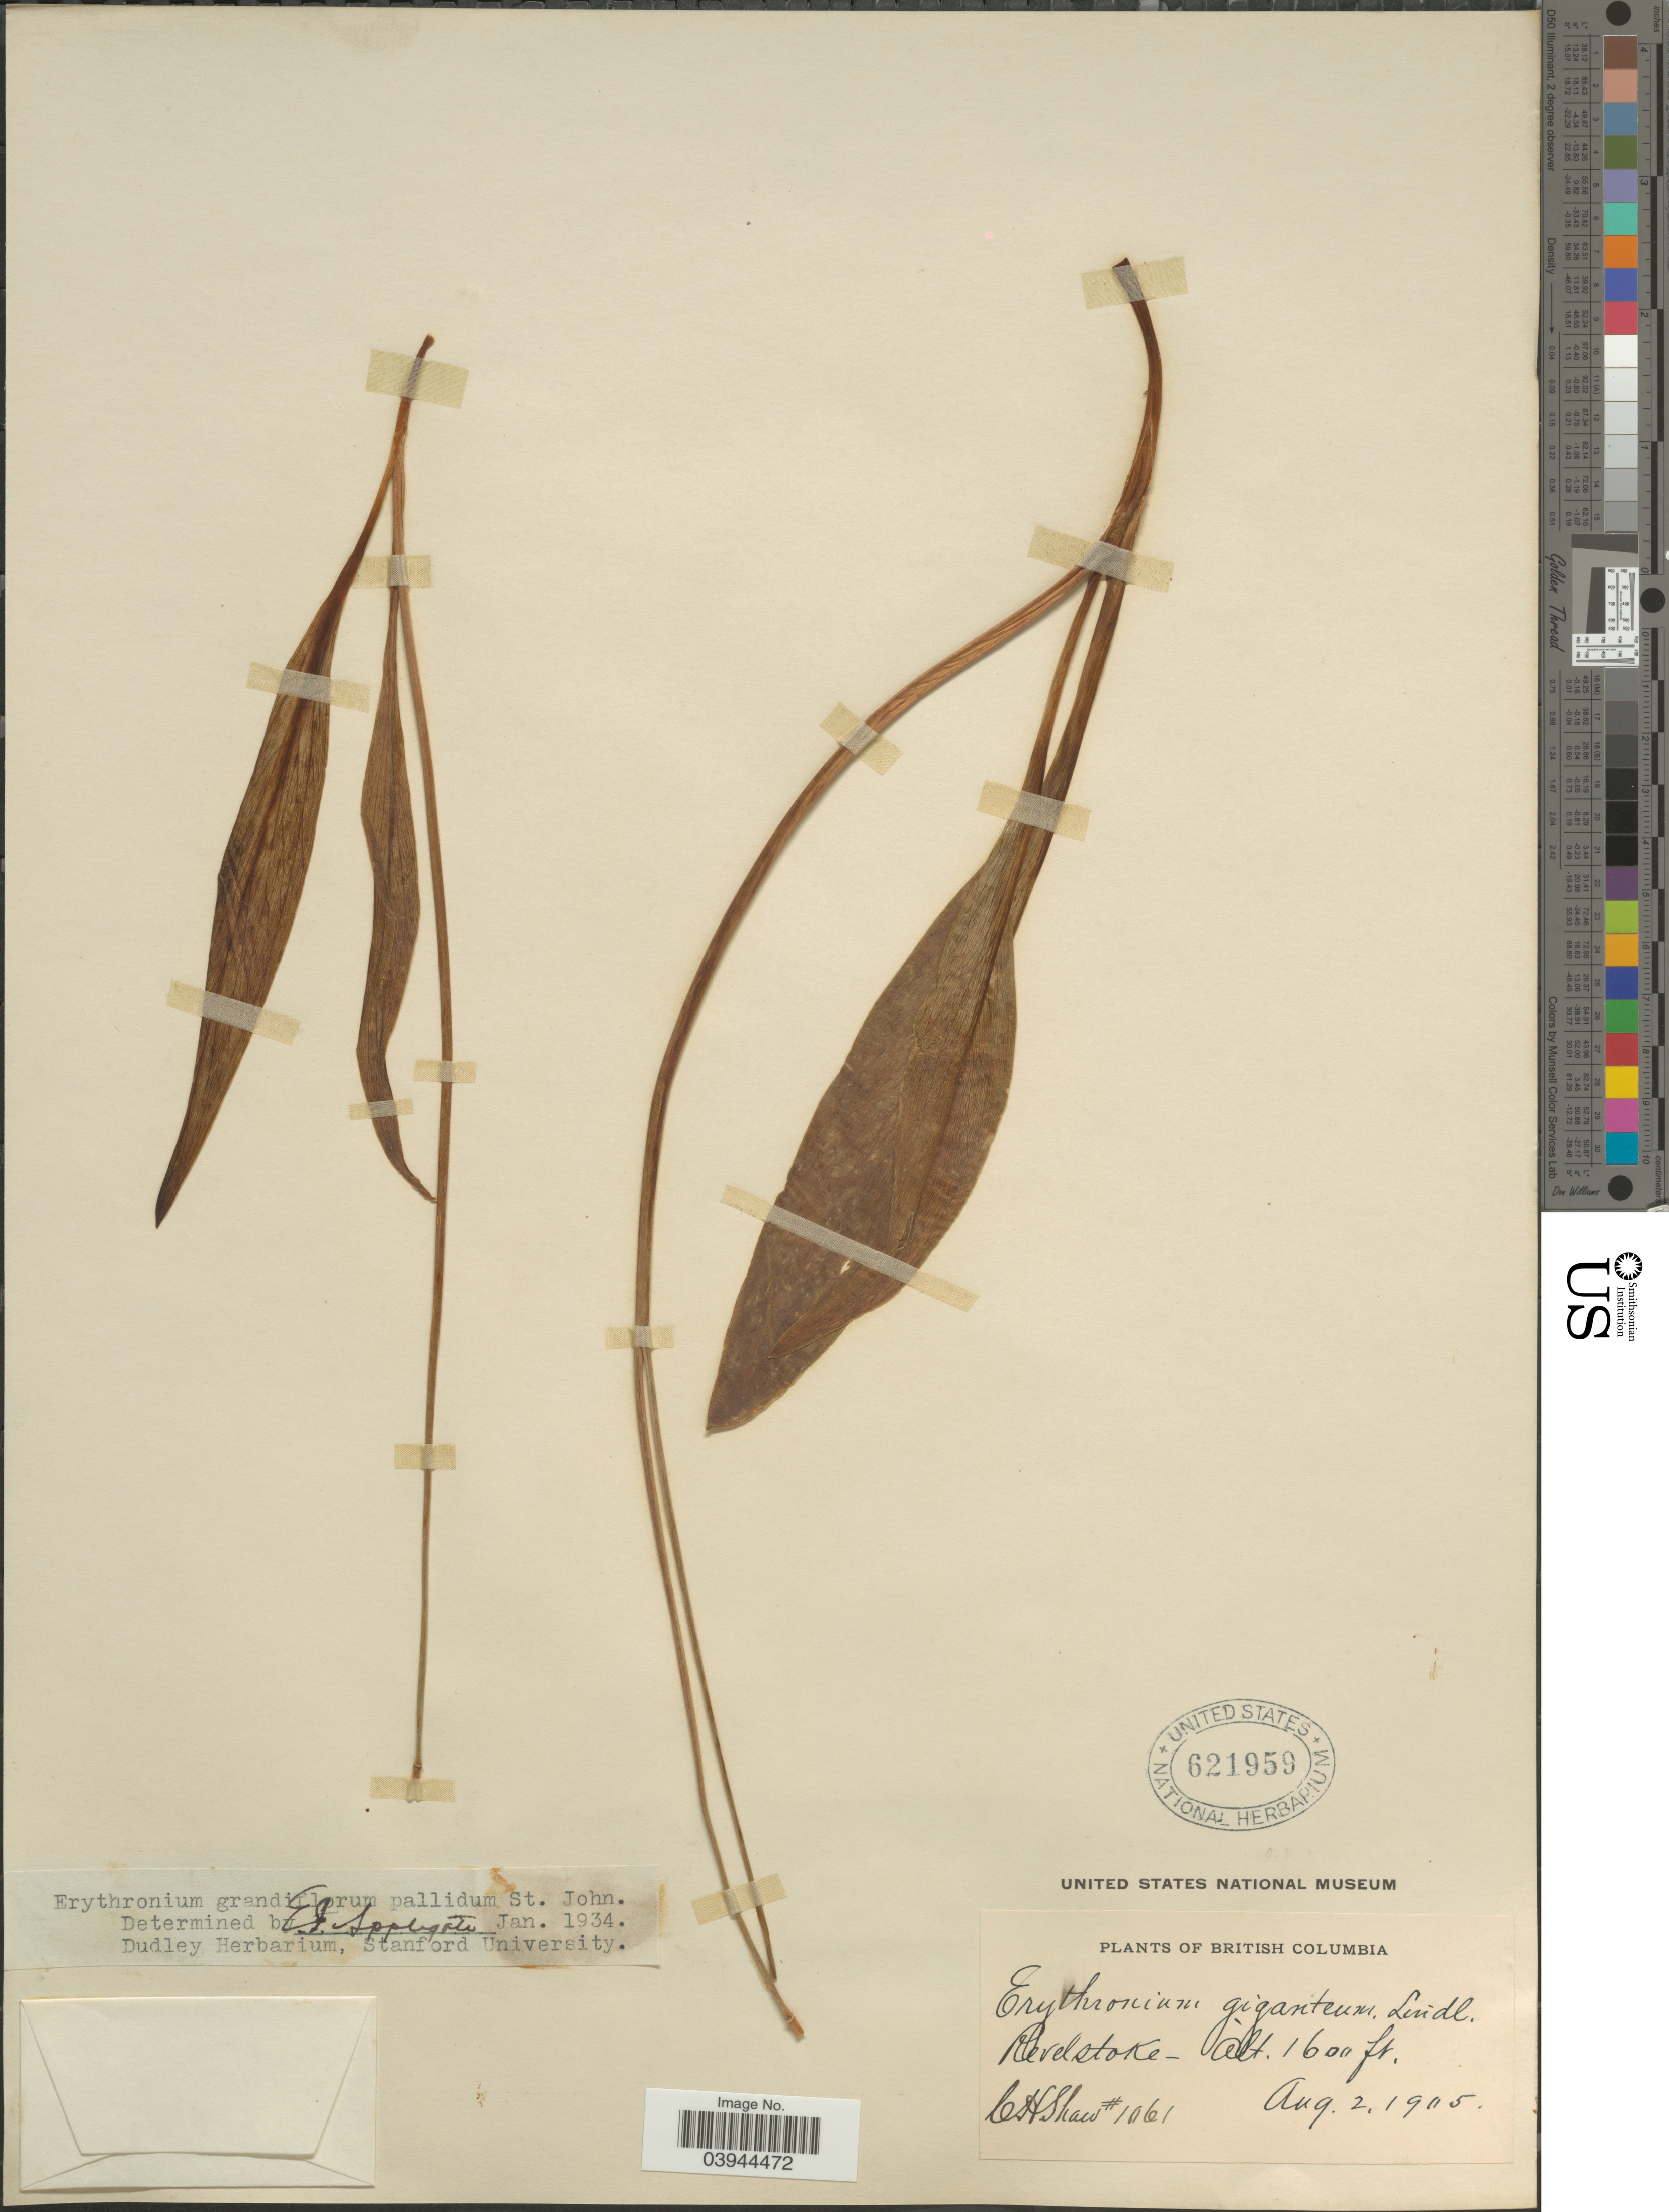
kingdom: Plantae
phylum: Tracheophyta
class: Liliopsida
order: Liliales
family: Liliaceae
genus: Erythronium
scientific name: Erythronium grandiflorum var. pallidum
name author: H. St. John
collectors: C. H. Shaw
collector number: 1061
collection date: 1905-08-02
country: Canada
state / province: British Columbia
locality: Revelstoke.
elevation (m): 488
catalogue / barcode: US 621959